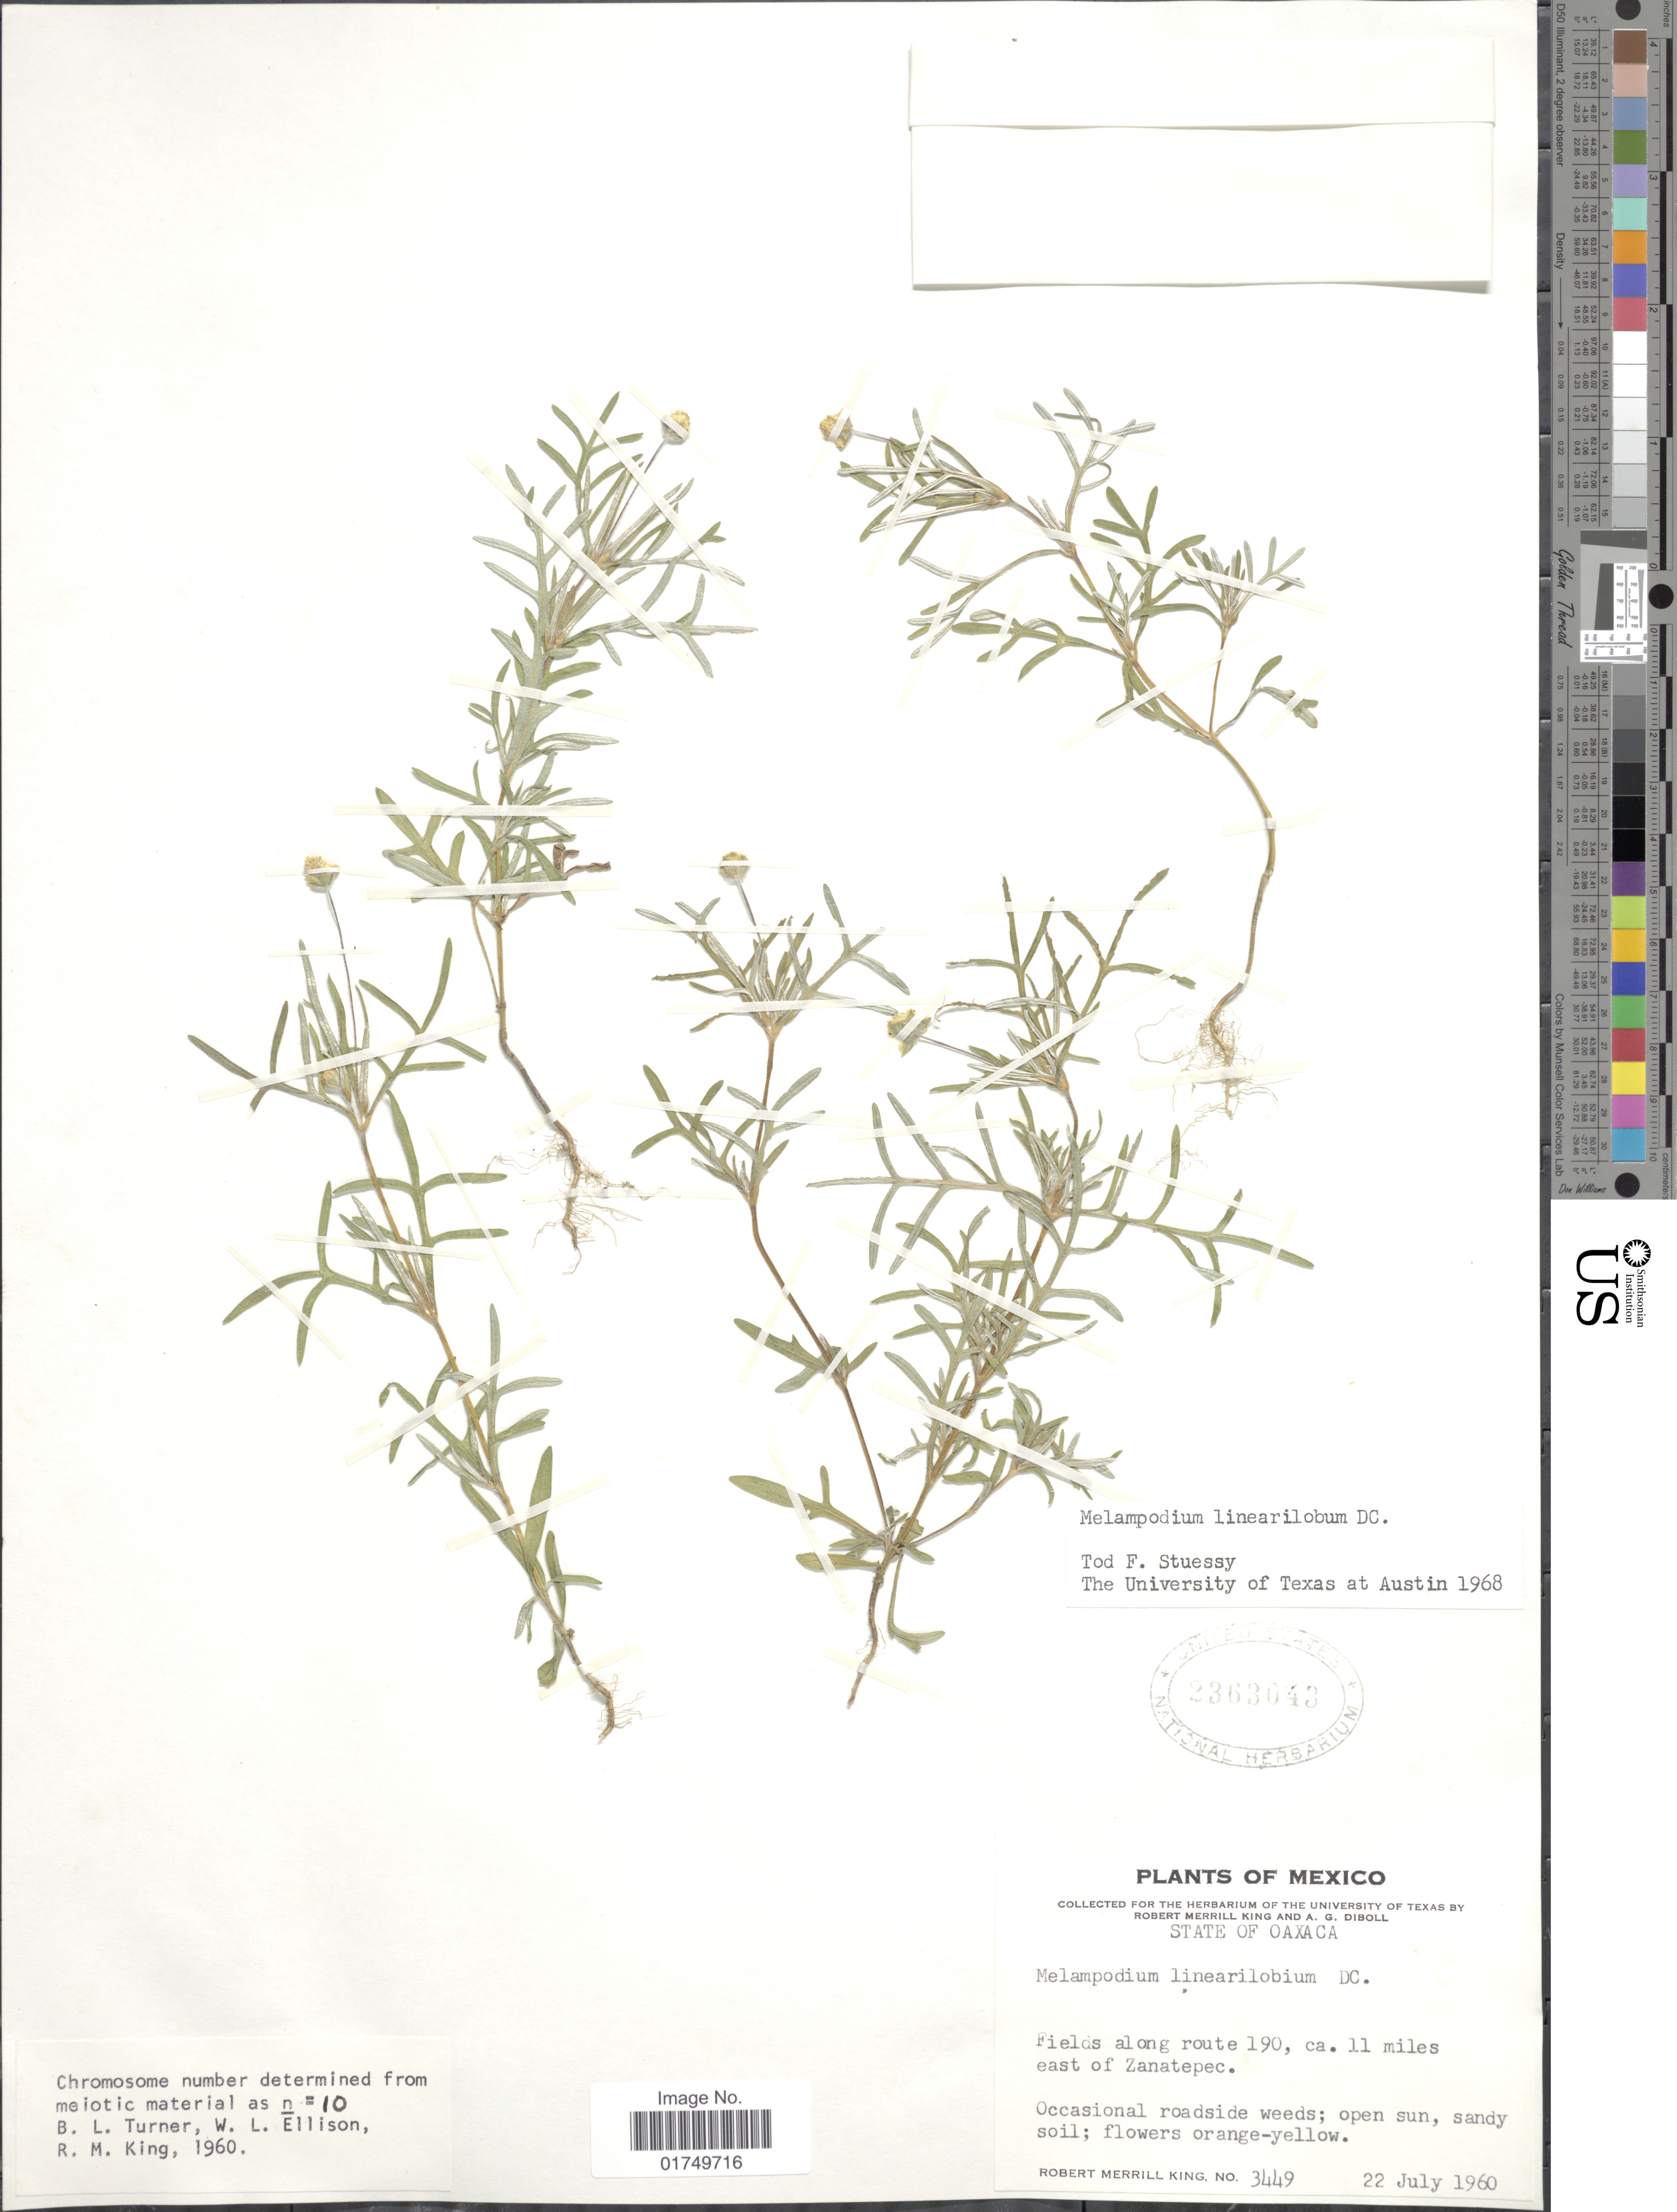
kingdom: Plantae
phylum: Tracheophyta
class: Magnoliopsida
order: Asterales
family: Asteraceae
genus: Melampodium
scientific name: Melampodium linearilobum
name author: DC.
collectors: R. M. King & A. Diboll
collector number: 3449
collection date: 1960-07-22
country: Mexico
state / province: Oaxaca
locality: Along route 190, ca. 11 miles east of Zanatepec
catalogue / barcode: US 2363043